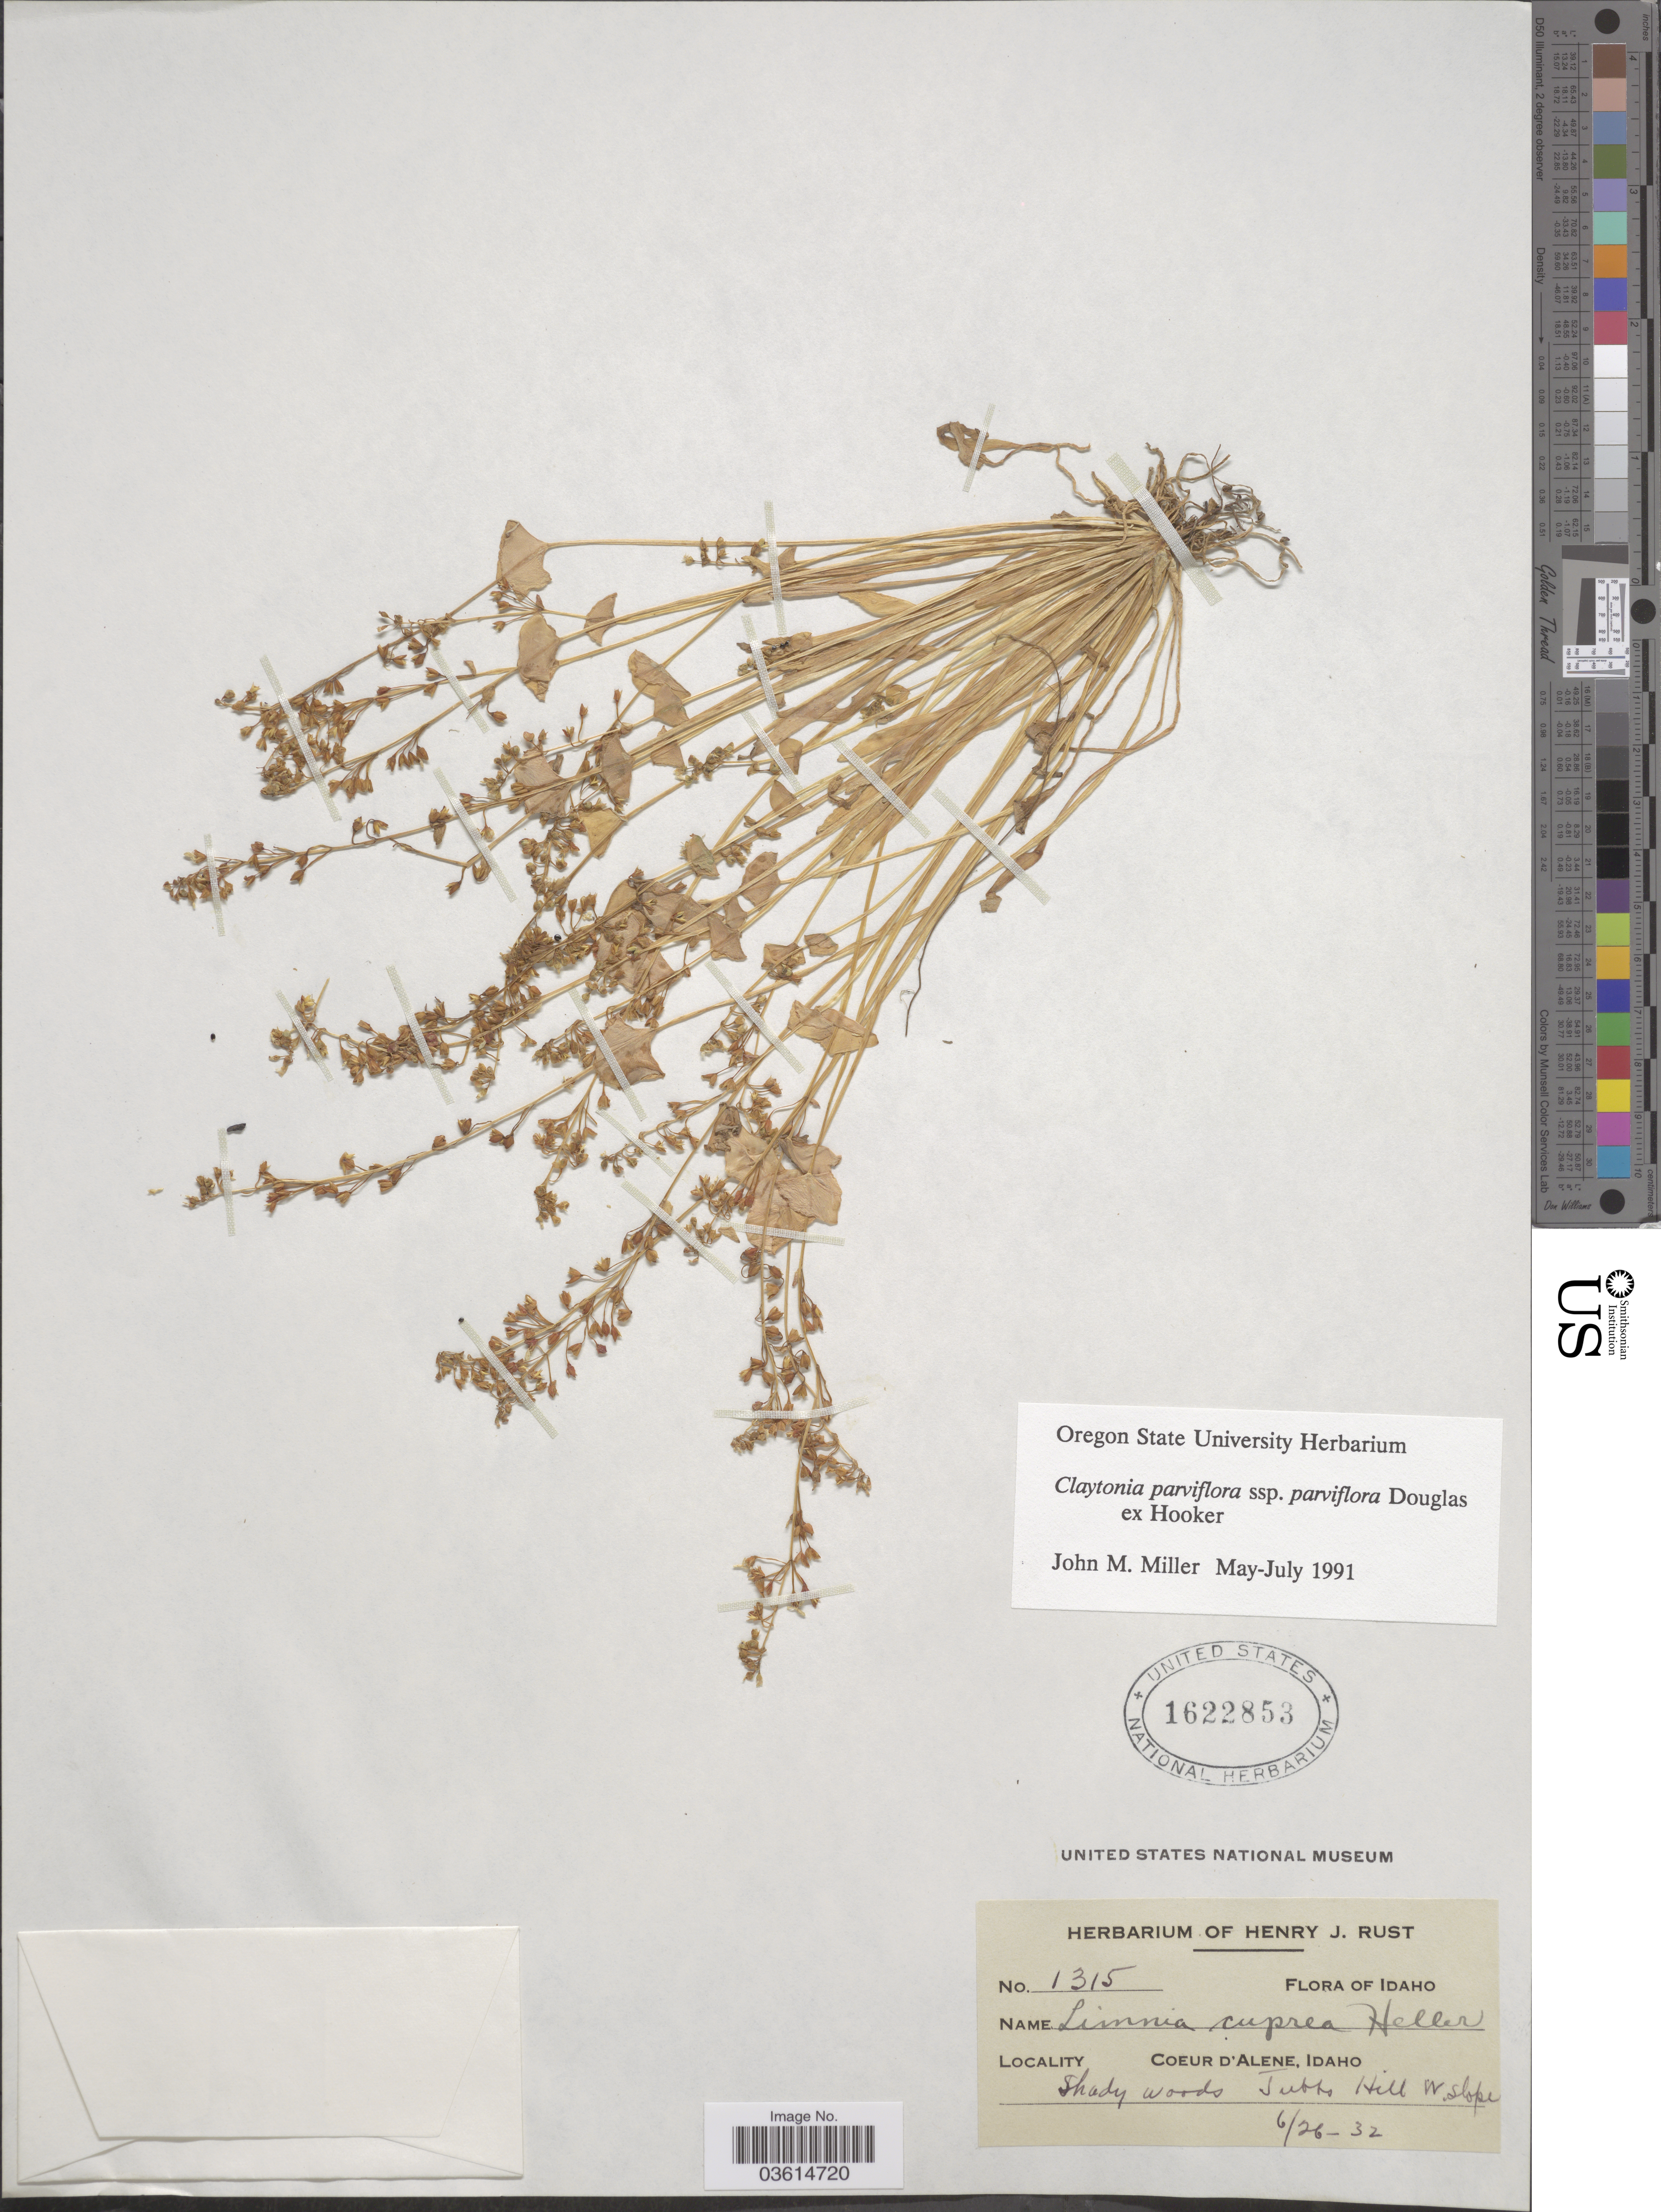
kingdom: Plantae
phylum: Tracheophyta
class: Magnoliopsida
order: Caryophyllales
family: Montiaceae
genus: Claytonia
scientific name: Claytonia parviflora subsp. parviflora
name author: Douglas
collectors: ex herb. Henry J. Rust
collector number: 1315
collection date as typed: Transcribed d/m/y: 26/6/32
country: United States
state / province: Idaho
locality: Coeur d'Alene. Tubbs Hill. W. slope.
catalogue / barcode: US 1622853